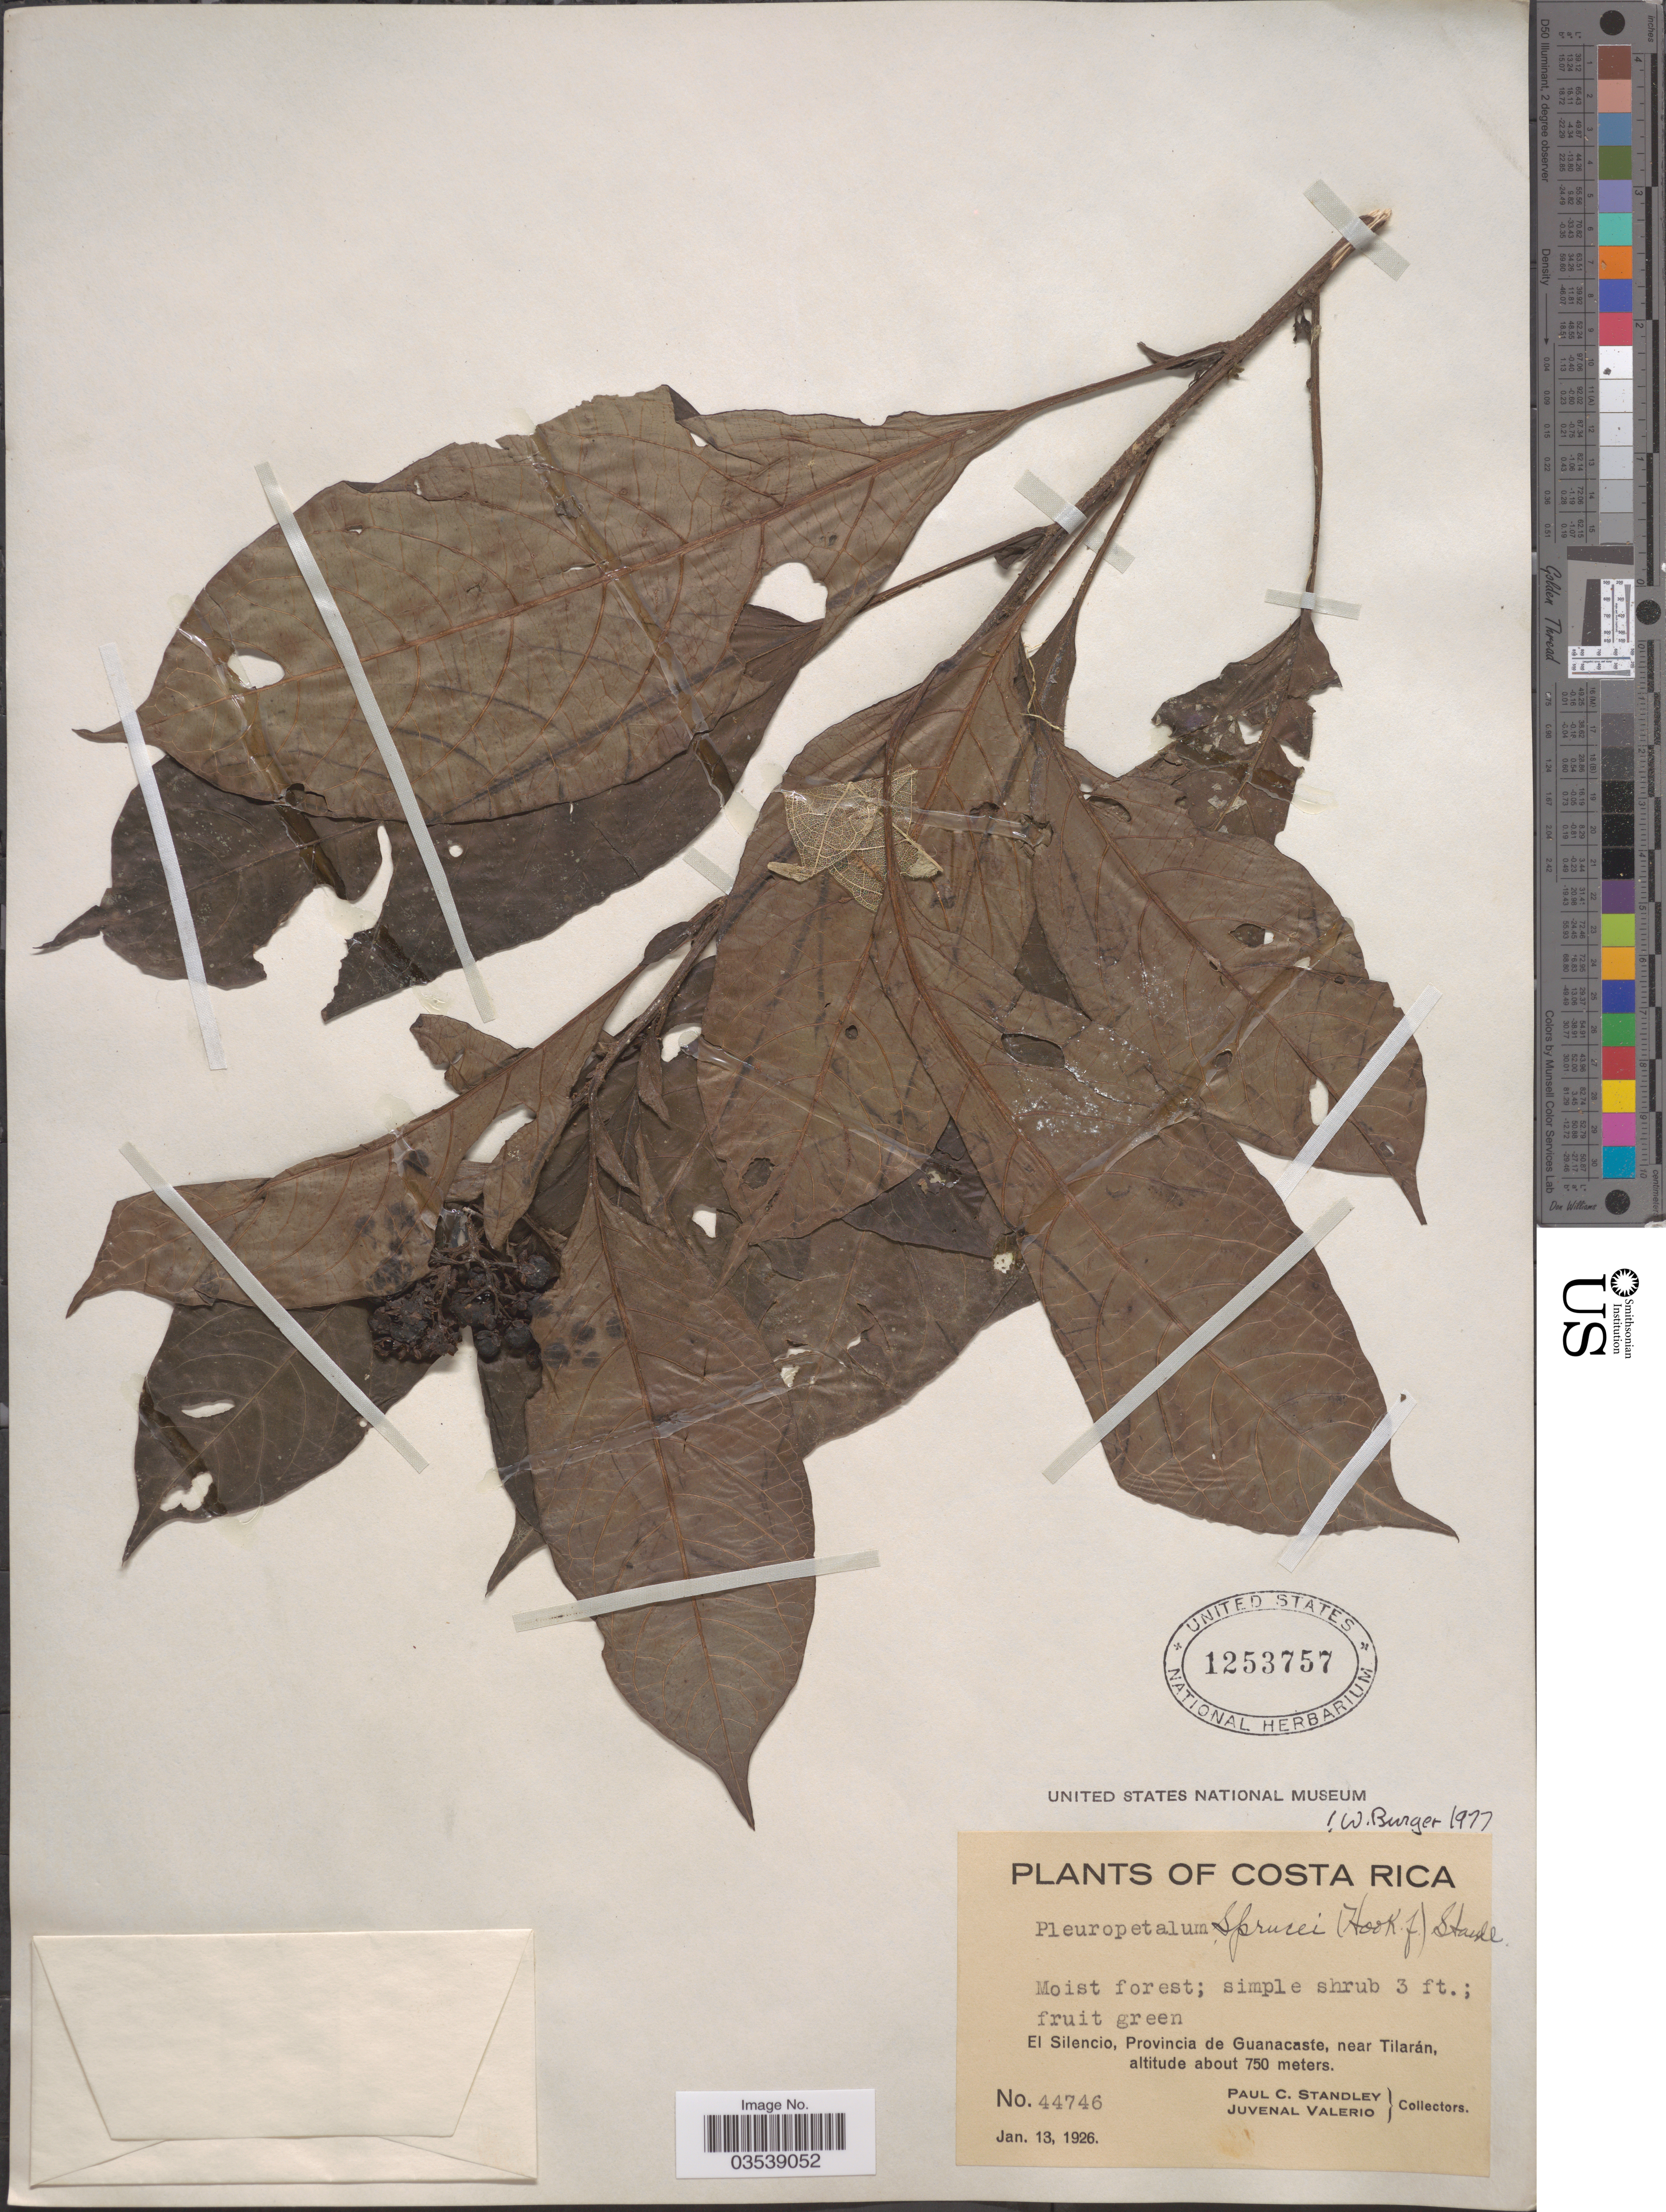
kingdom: Plantae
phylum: Tracheophyta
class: Magnoliopsida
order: Caryophyllales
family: Amaranthaceae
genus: Pleuropetalum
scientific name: Pleuropetalum sprucei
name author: (Hook. f.) Standl.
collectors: P. C. Standley & J. Valerio R.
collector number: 44746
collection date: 1926-01-13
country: Costa Rica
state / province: Guanacaste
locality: El Silencio, near Tilarán.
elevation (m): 750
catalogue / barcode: US 1253757